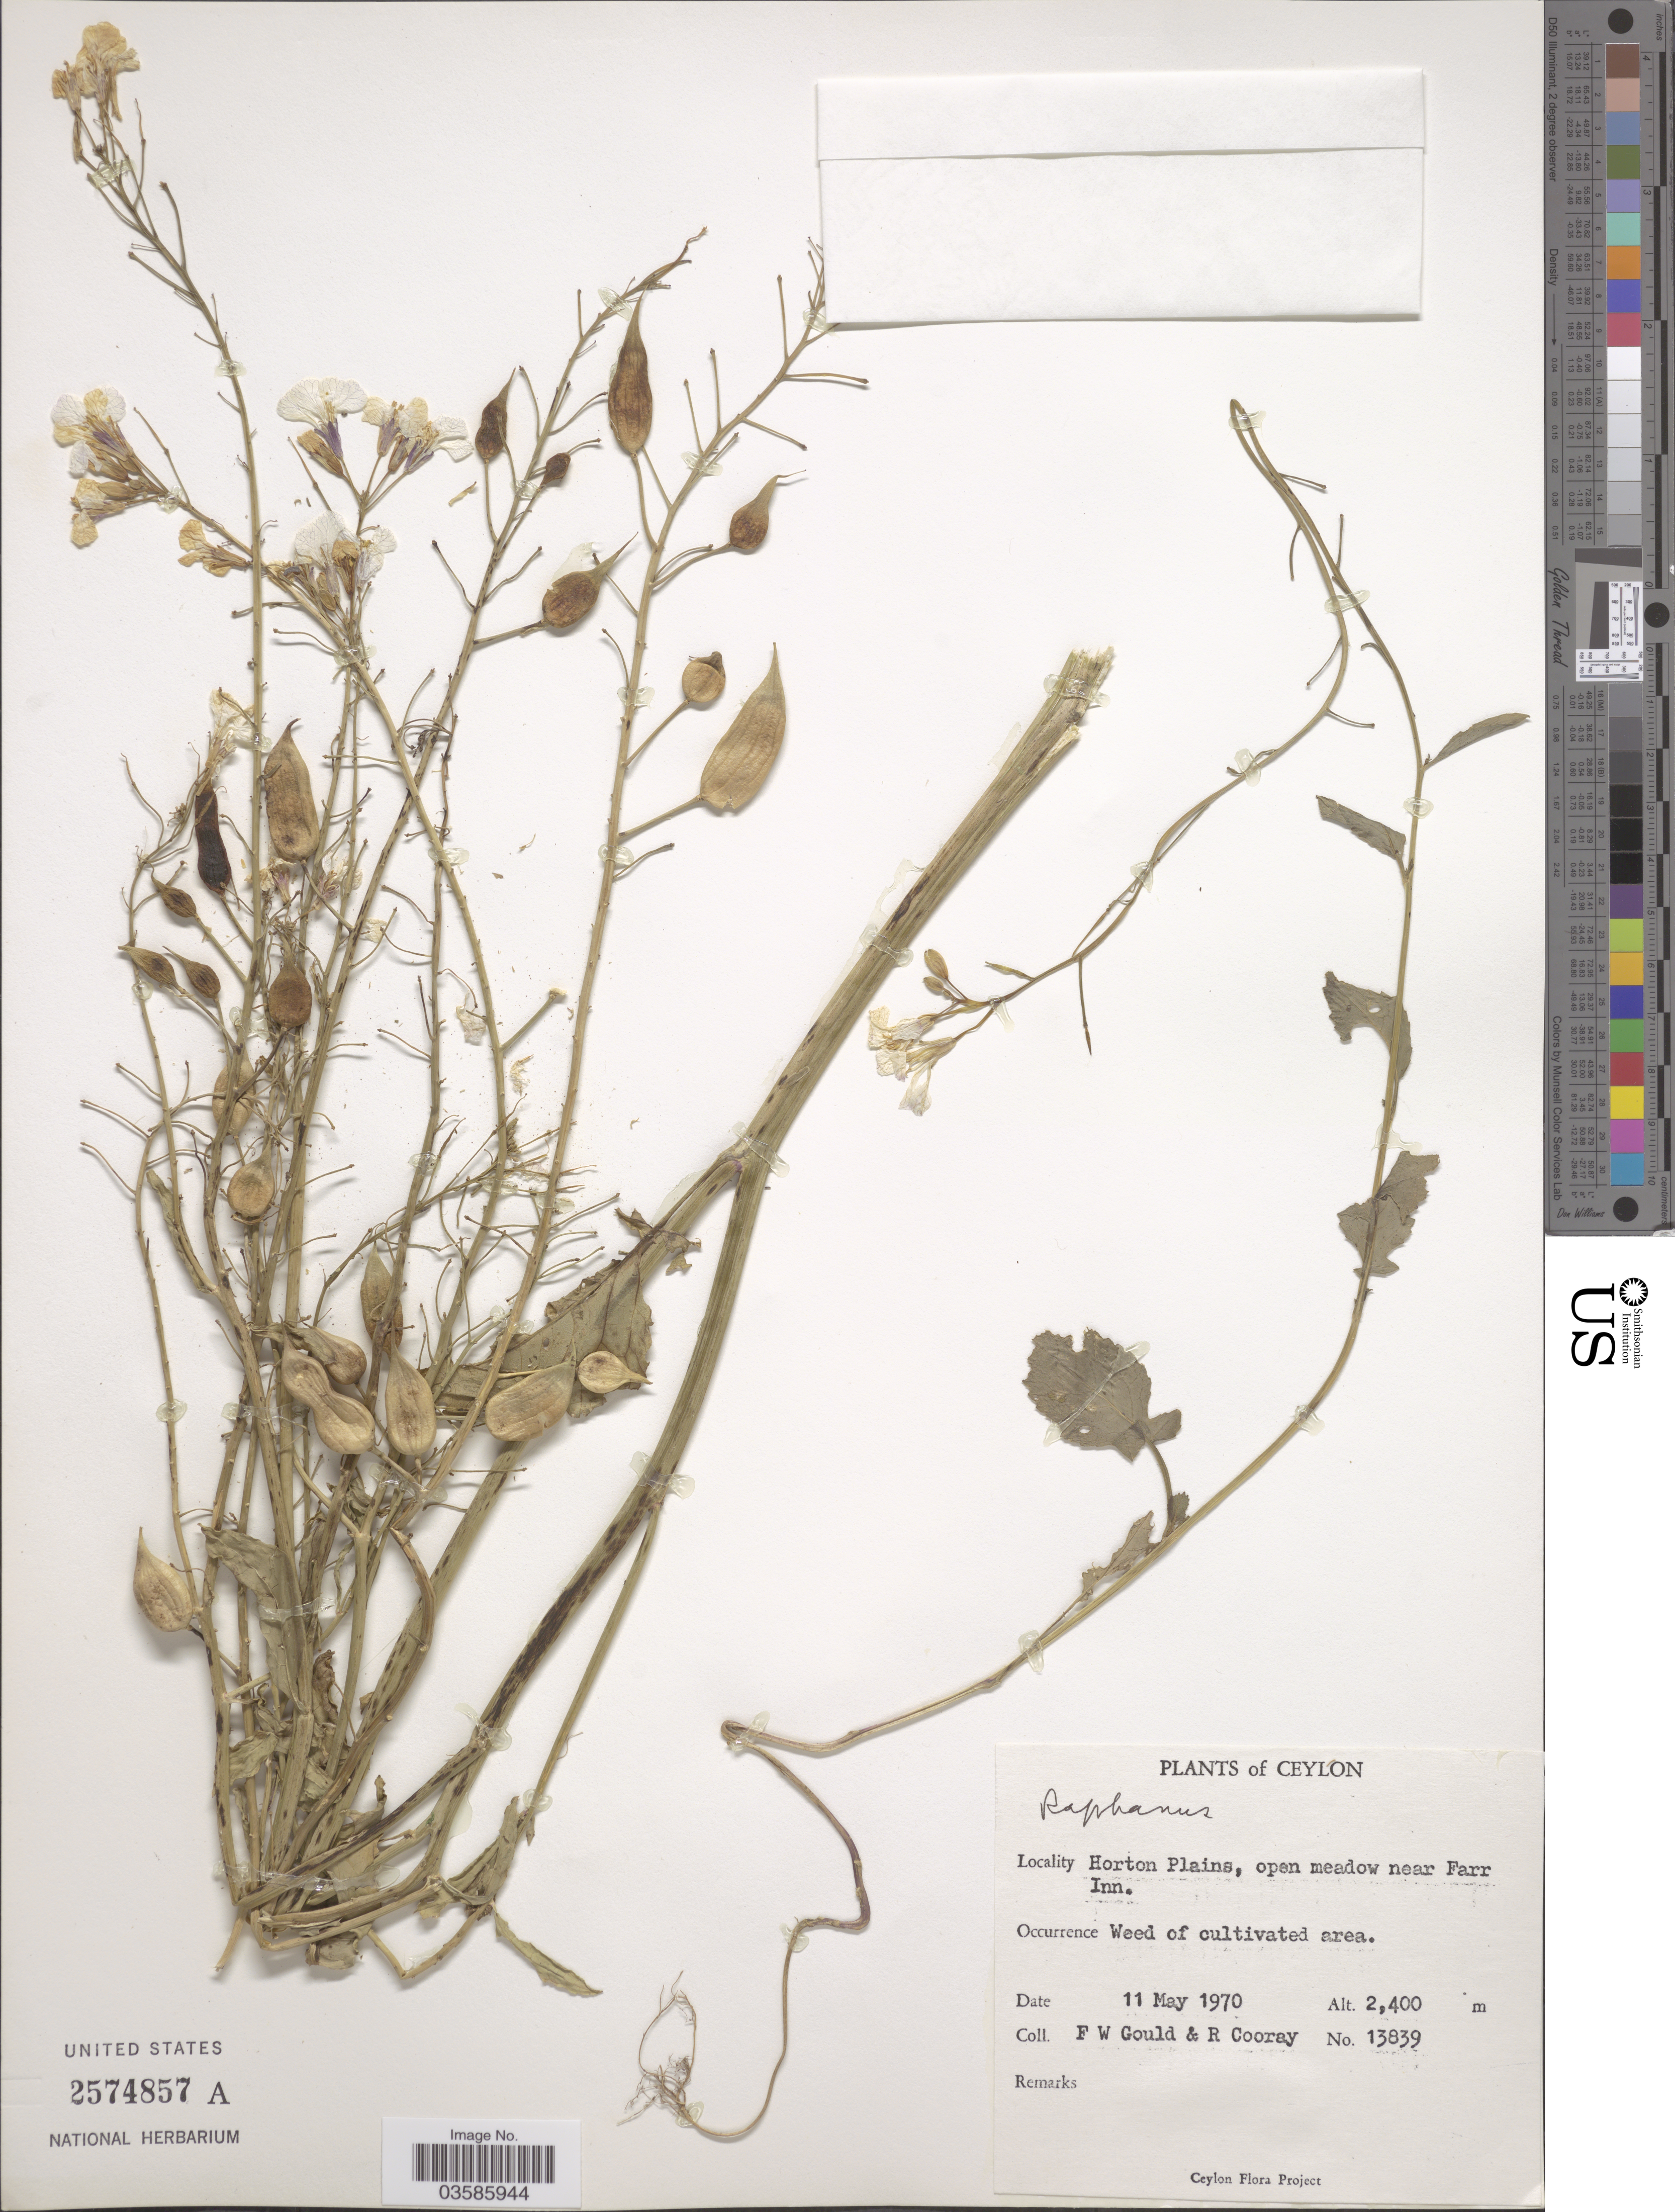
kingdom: Plantae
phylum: Tracheophyta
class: Magnoliopsida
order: Brassicales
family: Brassicaceae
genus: Raphanistrum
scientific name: Raphanistrum lampsana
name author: Gaertn.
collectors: F. W. Gould & R. Cooray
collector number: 13839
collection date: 1970-05-11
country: Sri Lanka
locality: Ceylon. Horton Plains, open meadow near Farr Inn.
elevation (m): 2400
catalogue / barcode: US 2574857A